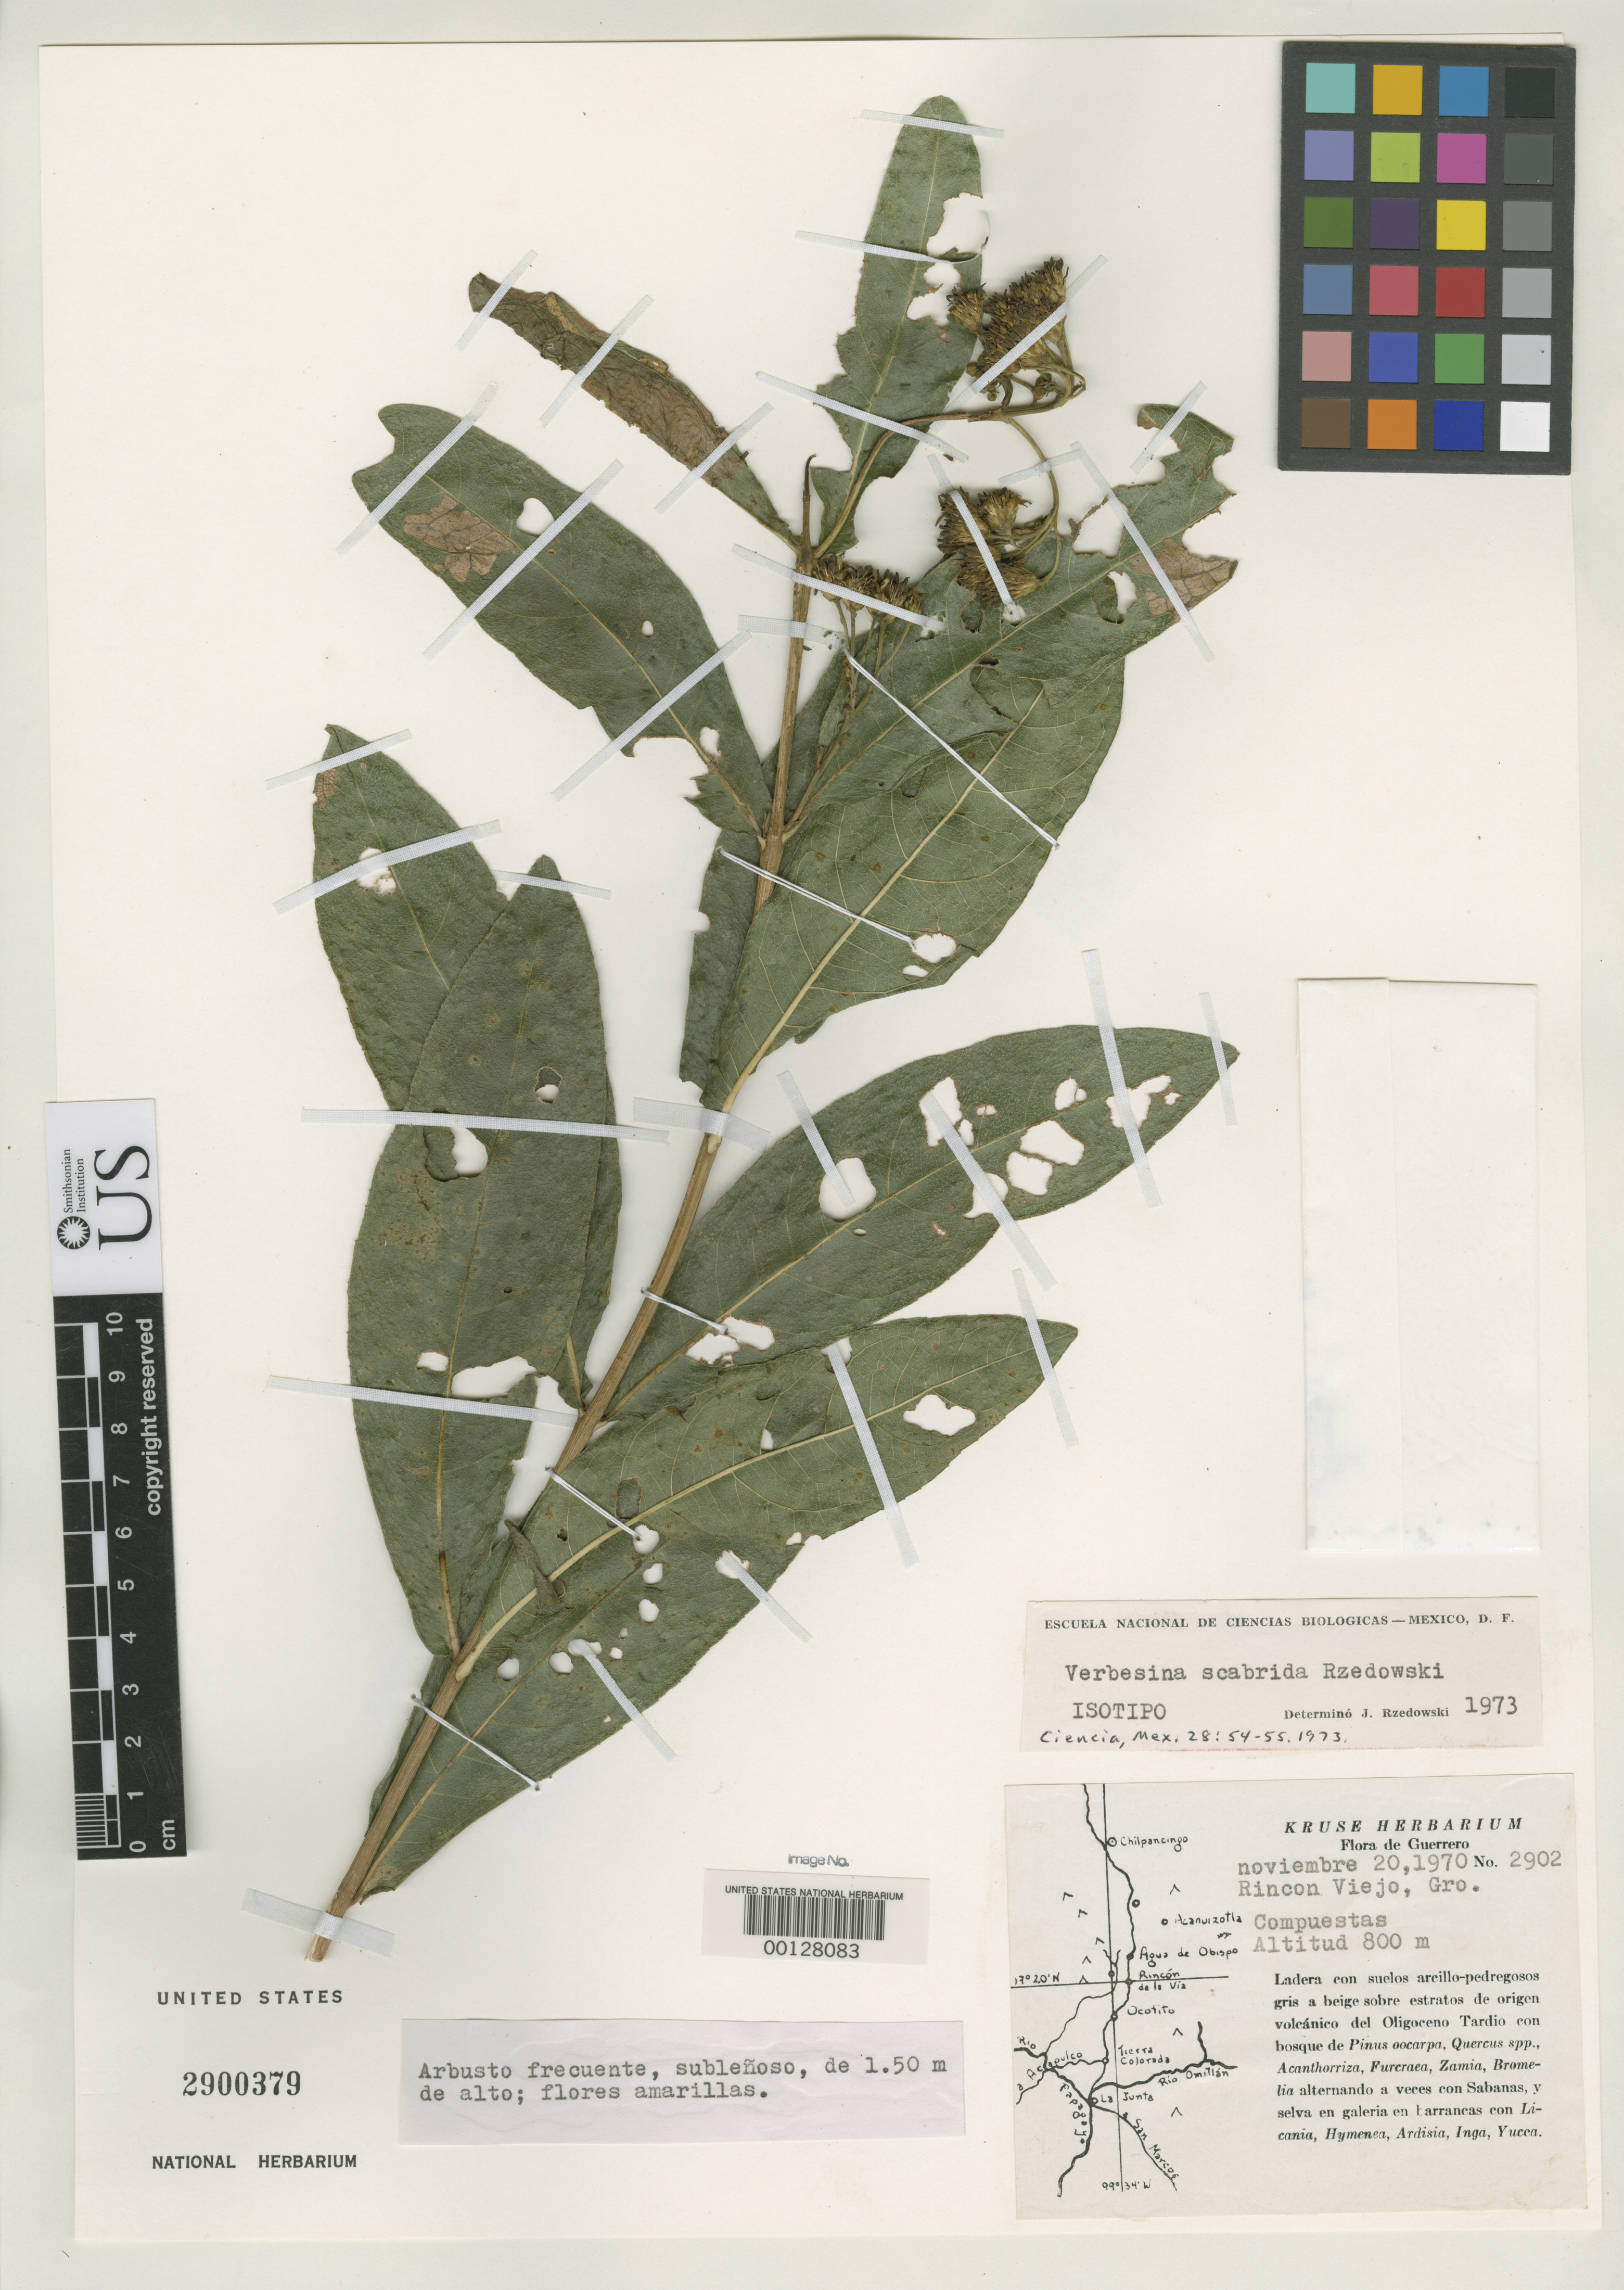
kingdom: Plantae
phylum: Tracheophyta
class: Magnoliopsida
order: Asterales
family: Asteraceae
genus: Verbesina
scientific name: Verbesina scabrida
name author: Rzed.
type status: Isotype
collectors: H. Kruse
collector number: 2902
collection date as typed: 20 Nov 1970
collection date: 1970-11-20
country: Mexico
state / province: Guerrero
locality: Rincon Viejo, Gro., Compuestas.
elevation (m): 850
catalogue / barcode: US 2900379